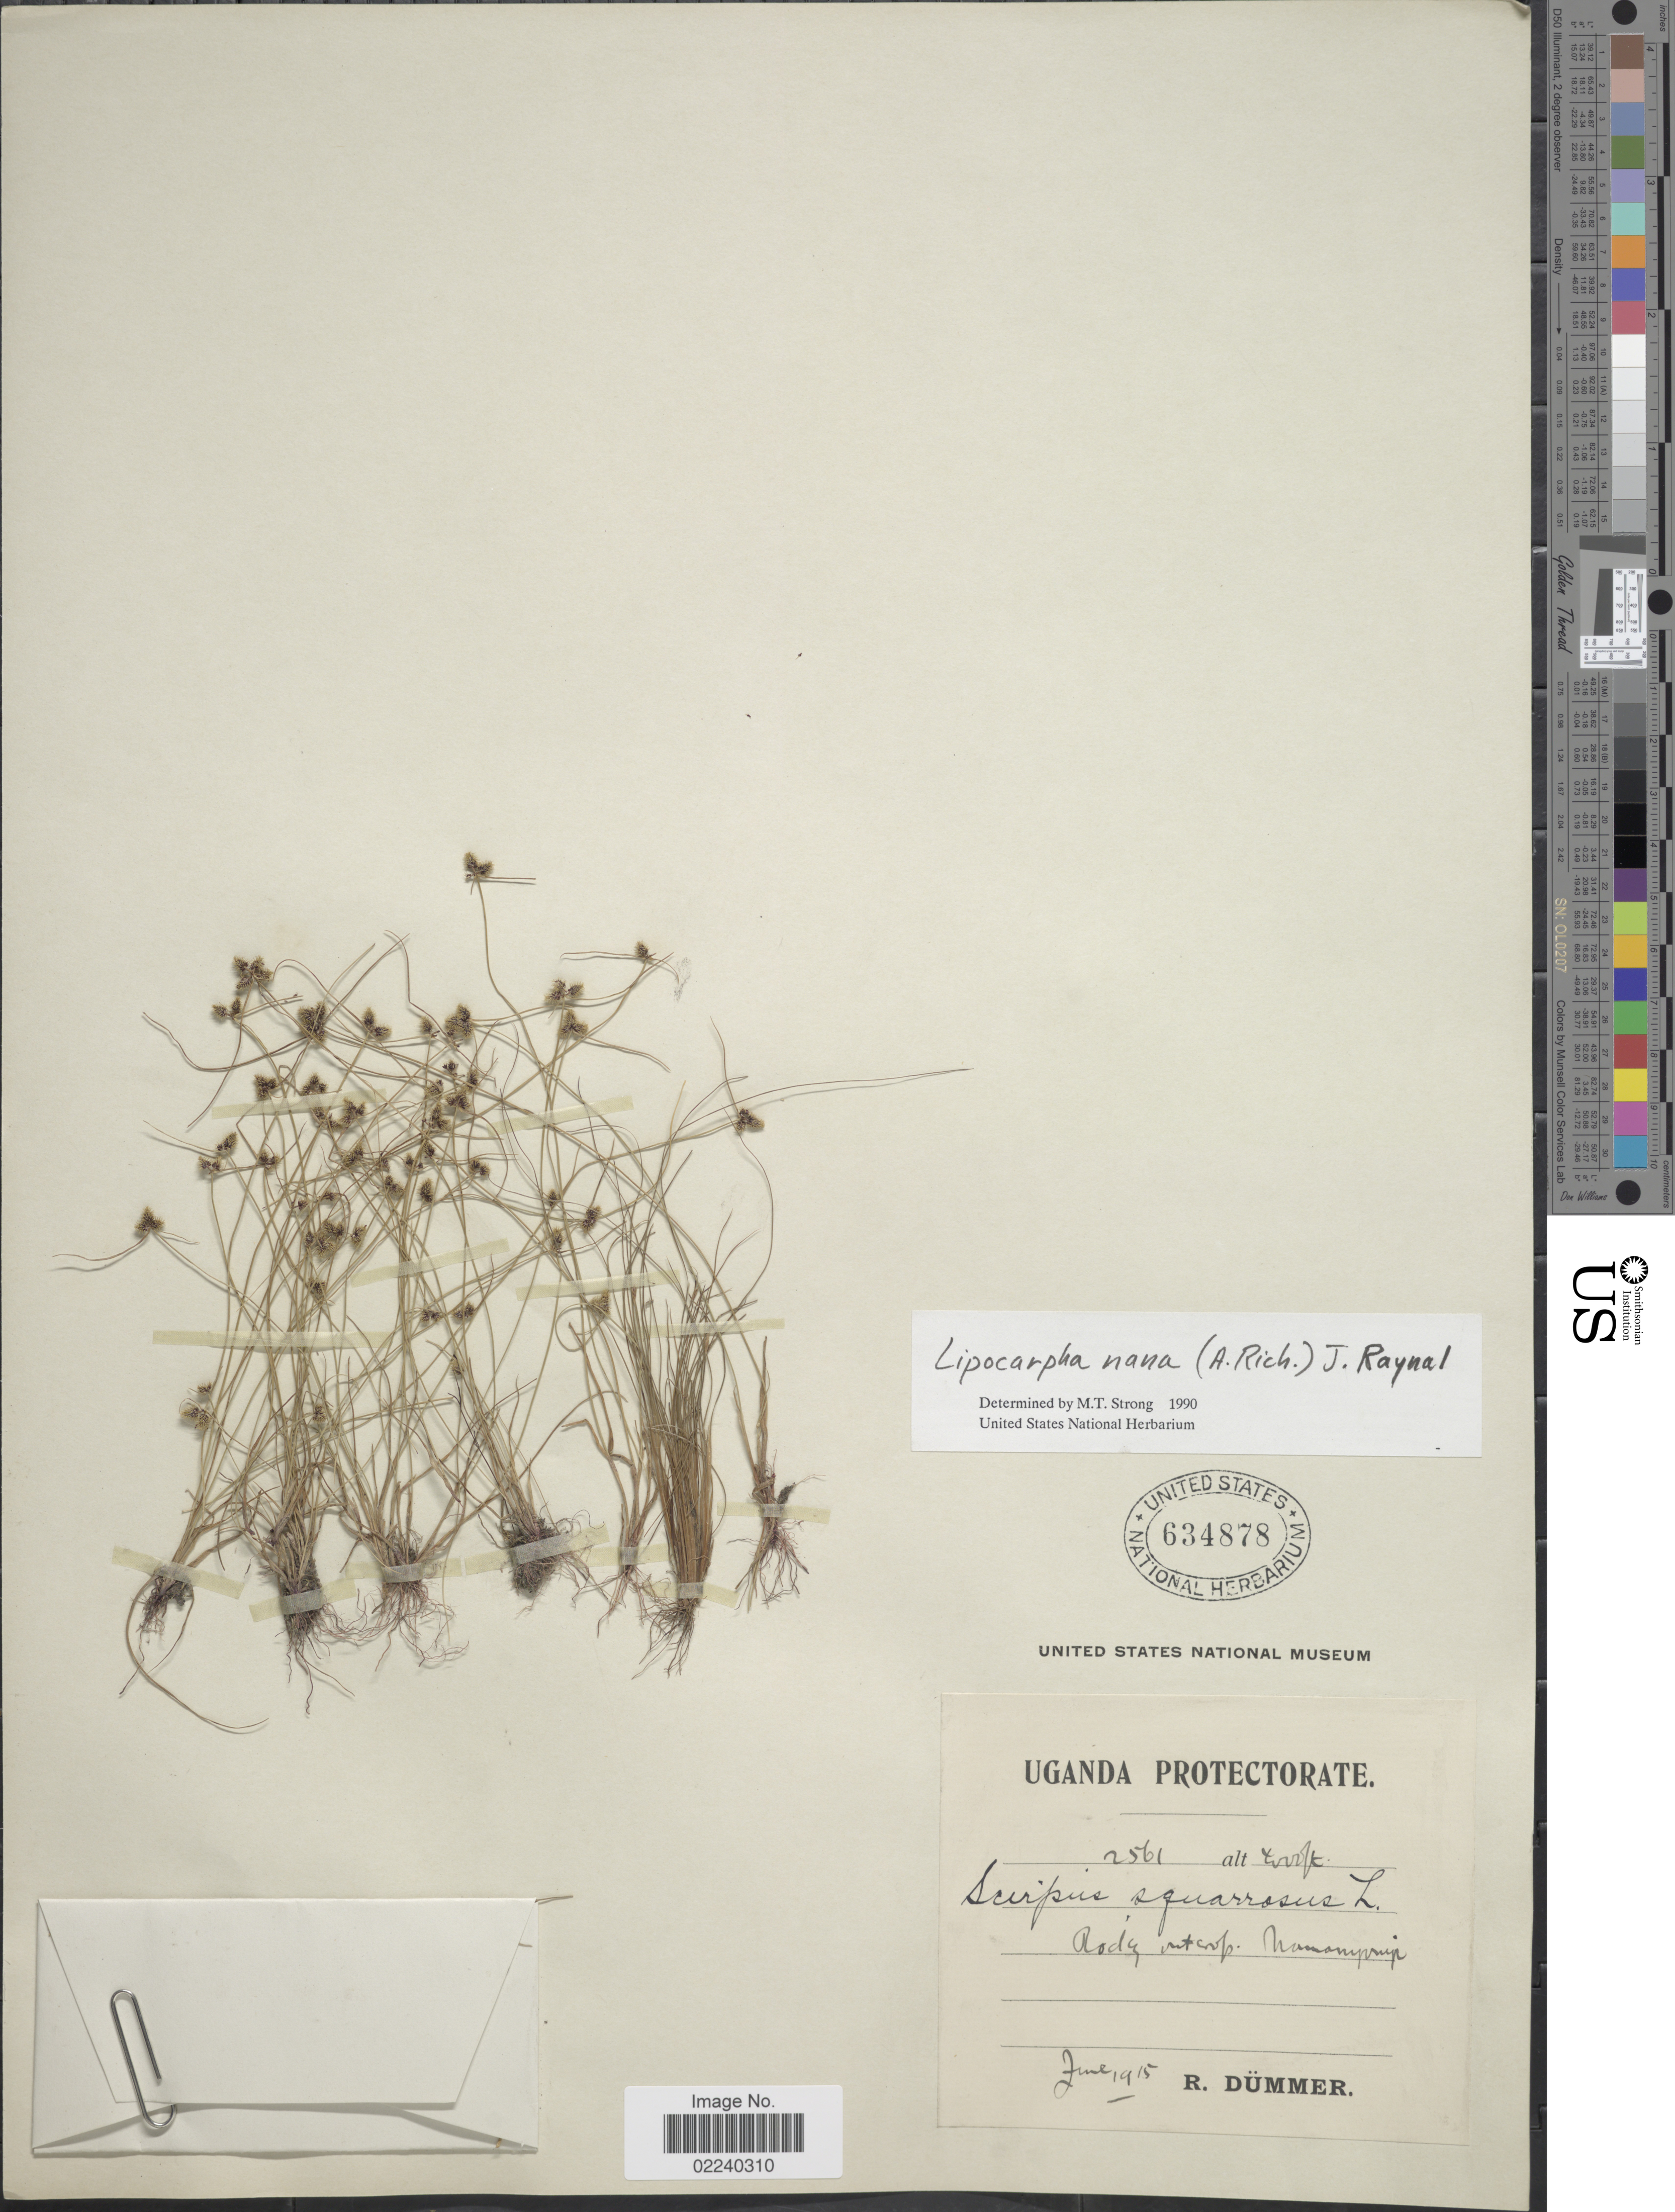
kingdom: Plantae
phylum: Tracheophyta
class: Liliopsida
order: Poales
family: Cyperaceae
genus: Cyperus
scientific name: Cyperus ceylanicus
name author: T. Koyama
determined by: Strong, M. T., (US), Smithsonian Institution - National Museum of Natural History (UNITED STATES)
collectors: R. Dümmer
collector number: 2561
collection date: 1915-06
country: Uganda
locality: Rodu outcrop. Namanyonyi.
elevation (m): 1219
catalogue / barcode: US 634878